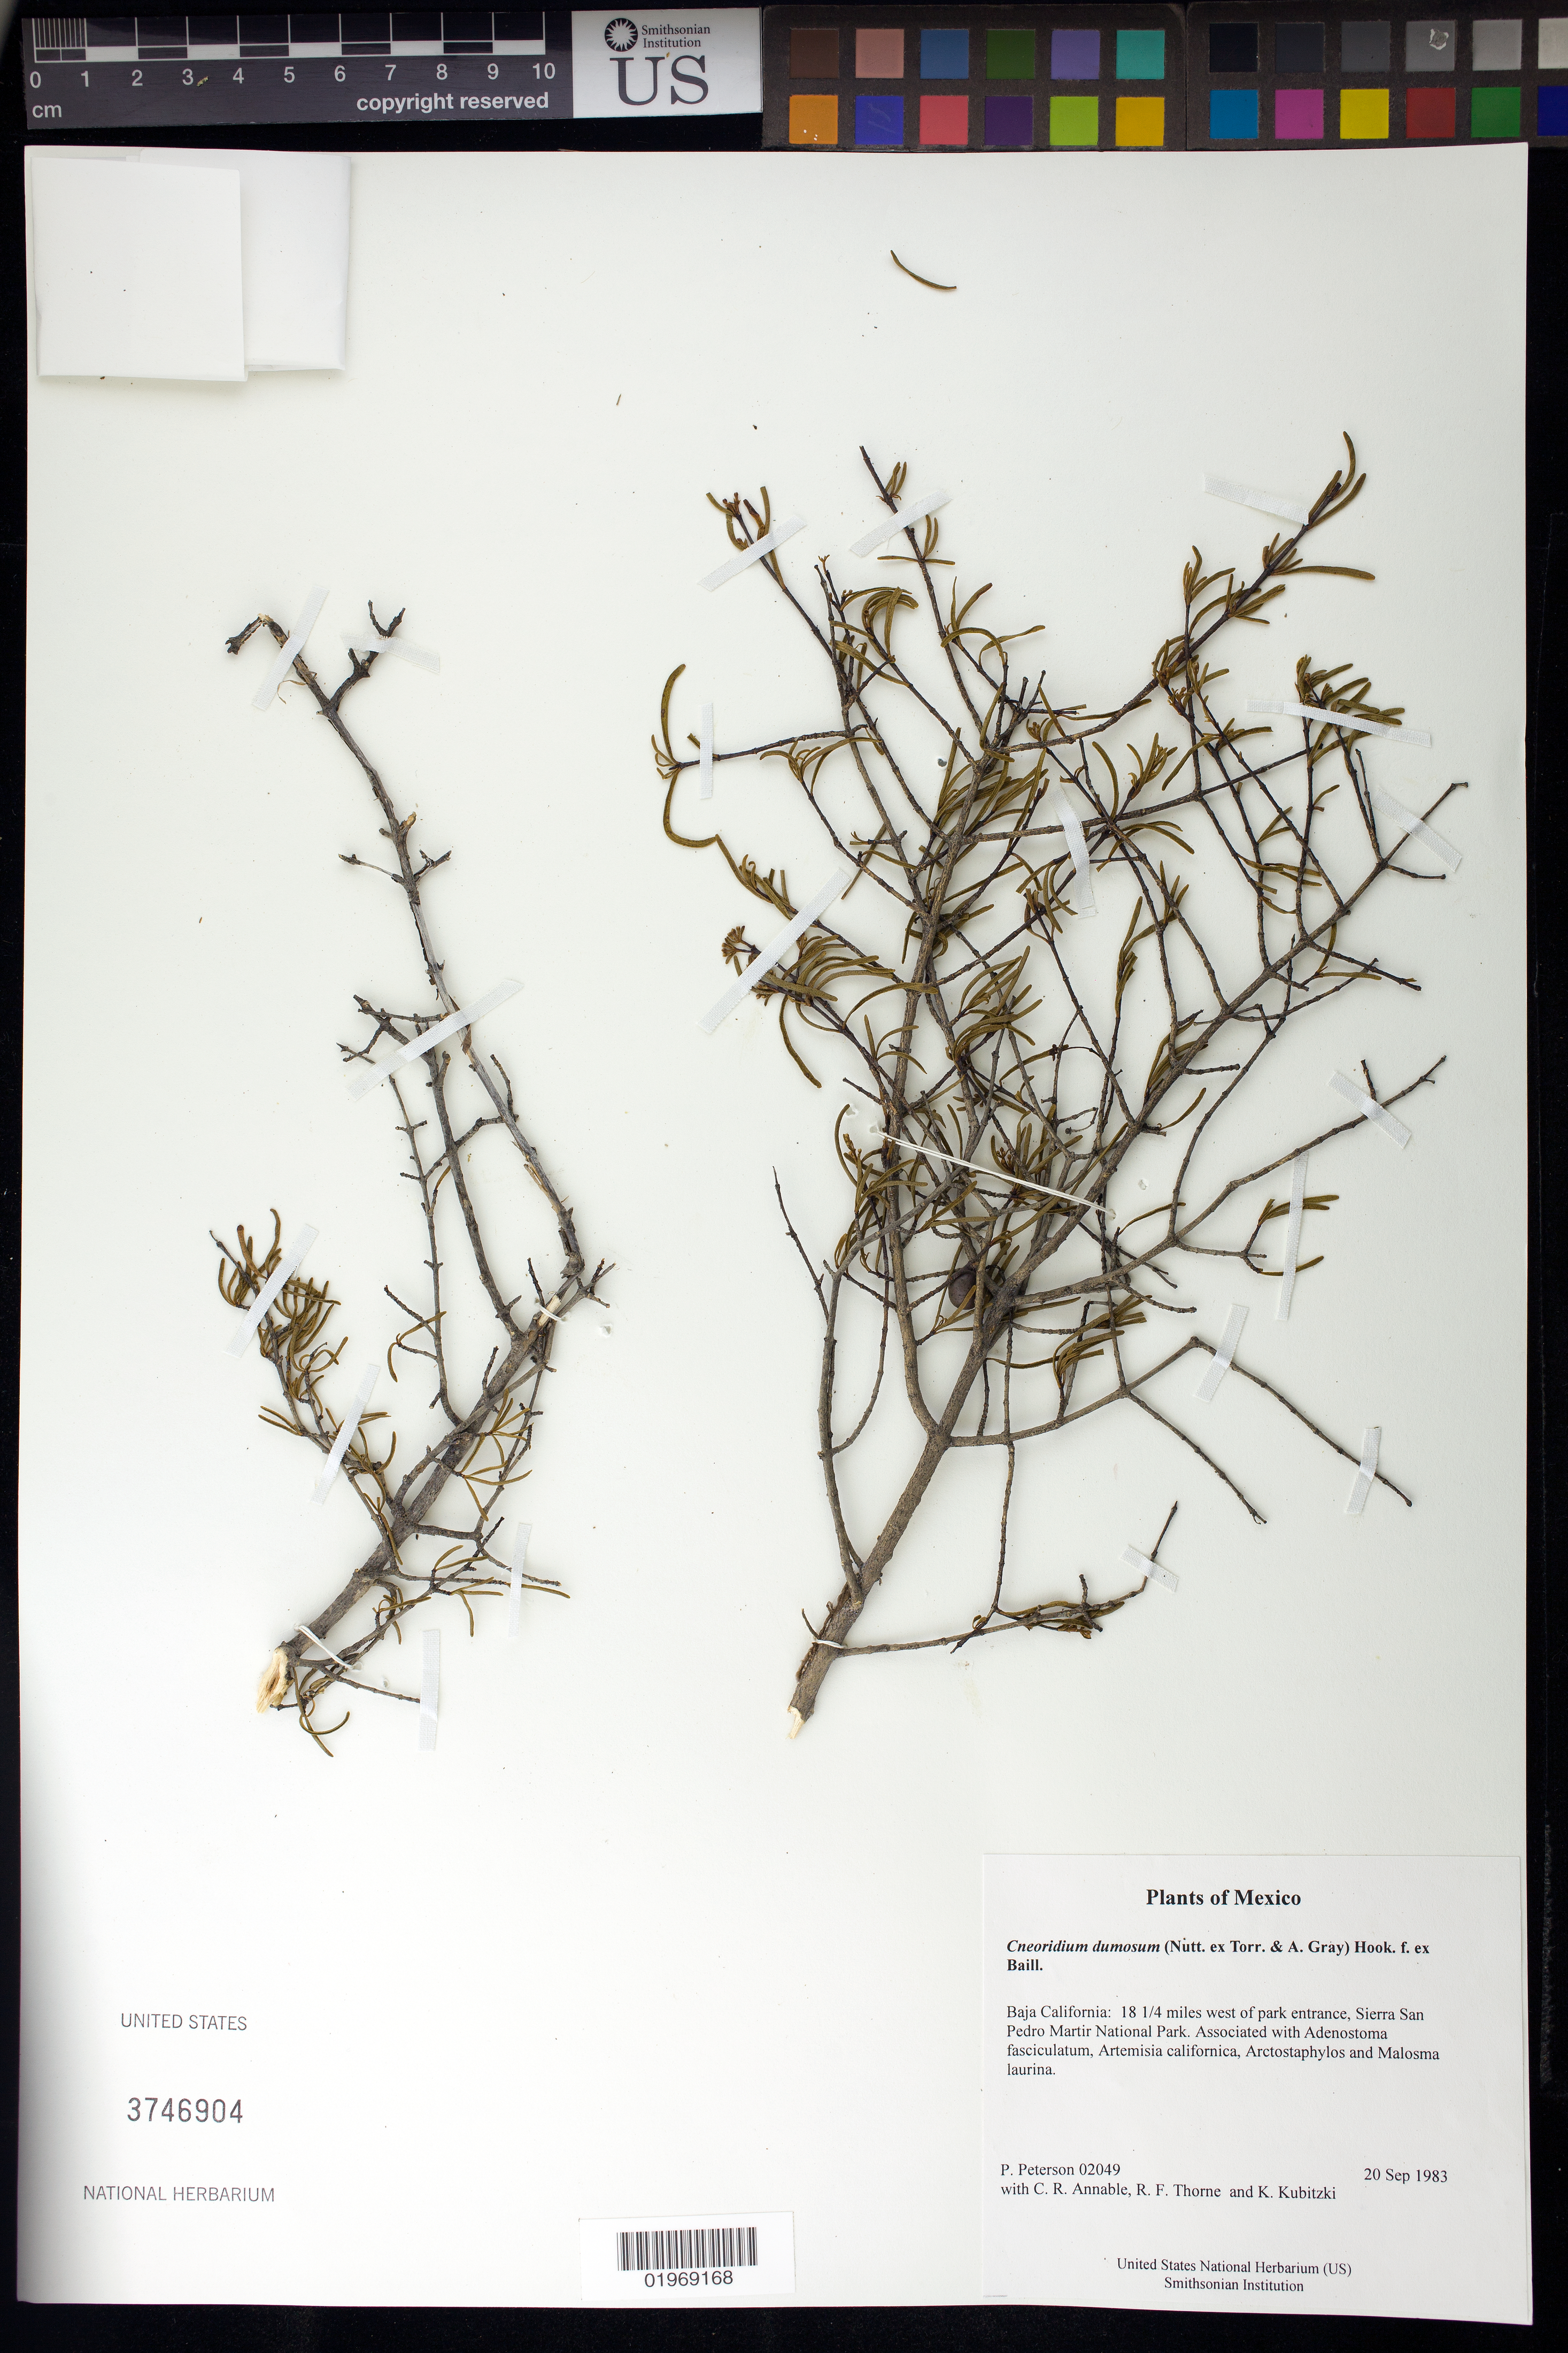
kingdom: Plantae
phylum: Tracheophyta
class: Magnoliopsida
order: Sapindales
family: Rutaceae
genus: Cneoridium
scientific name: Cneoridium dumosum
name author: (Nutt. ex Torr. & A. Gray) Hook. f. ex Baill.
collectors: P. M. Peterson, C. R. Annable, R. F. Thorne & K. Kubitzki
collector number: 02049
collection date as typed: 20 Sep 1983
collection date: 1983-09-20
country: Mexico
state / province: Baja California Norte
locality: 18 1/4 miles west of park entrance, Sierra San Pedro Martir National Park.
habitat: Associated with Adenostoma fasciculatum, Artemisia californica, Arctostaphylos and Malosma laurina.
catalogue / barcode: US 3746904